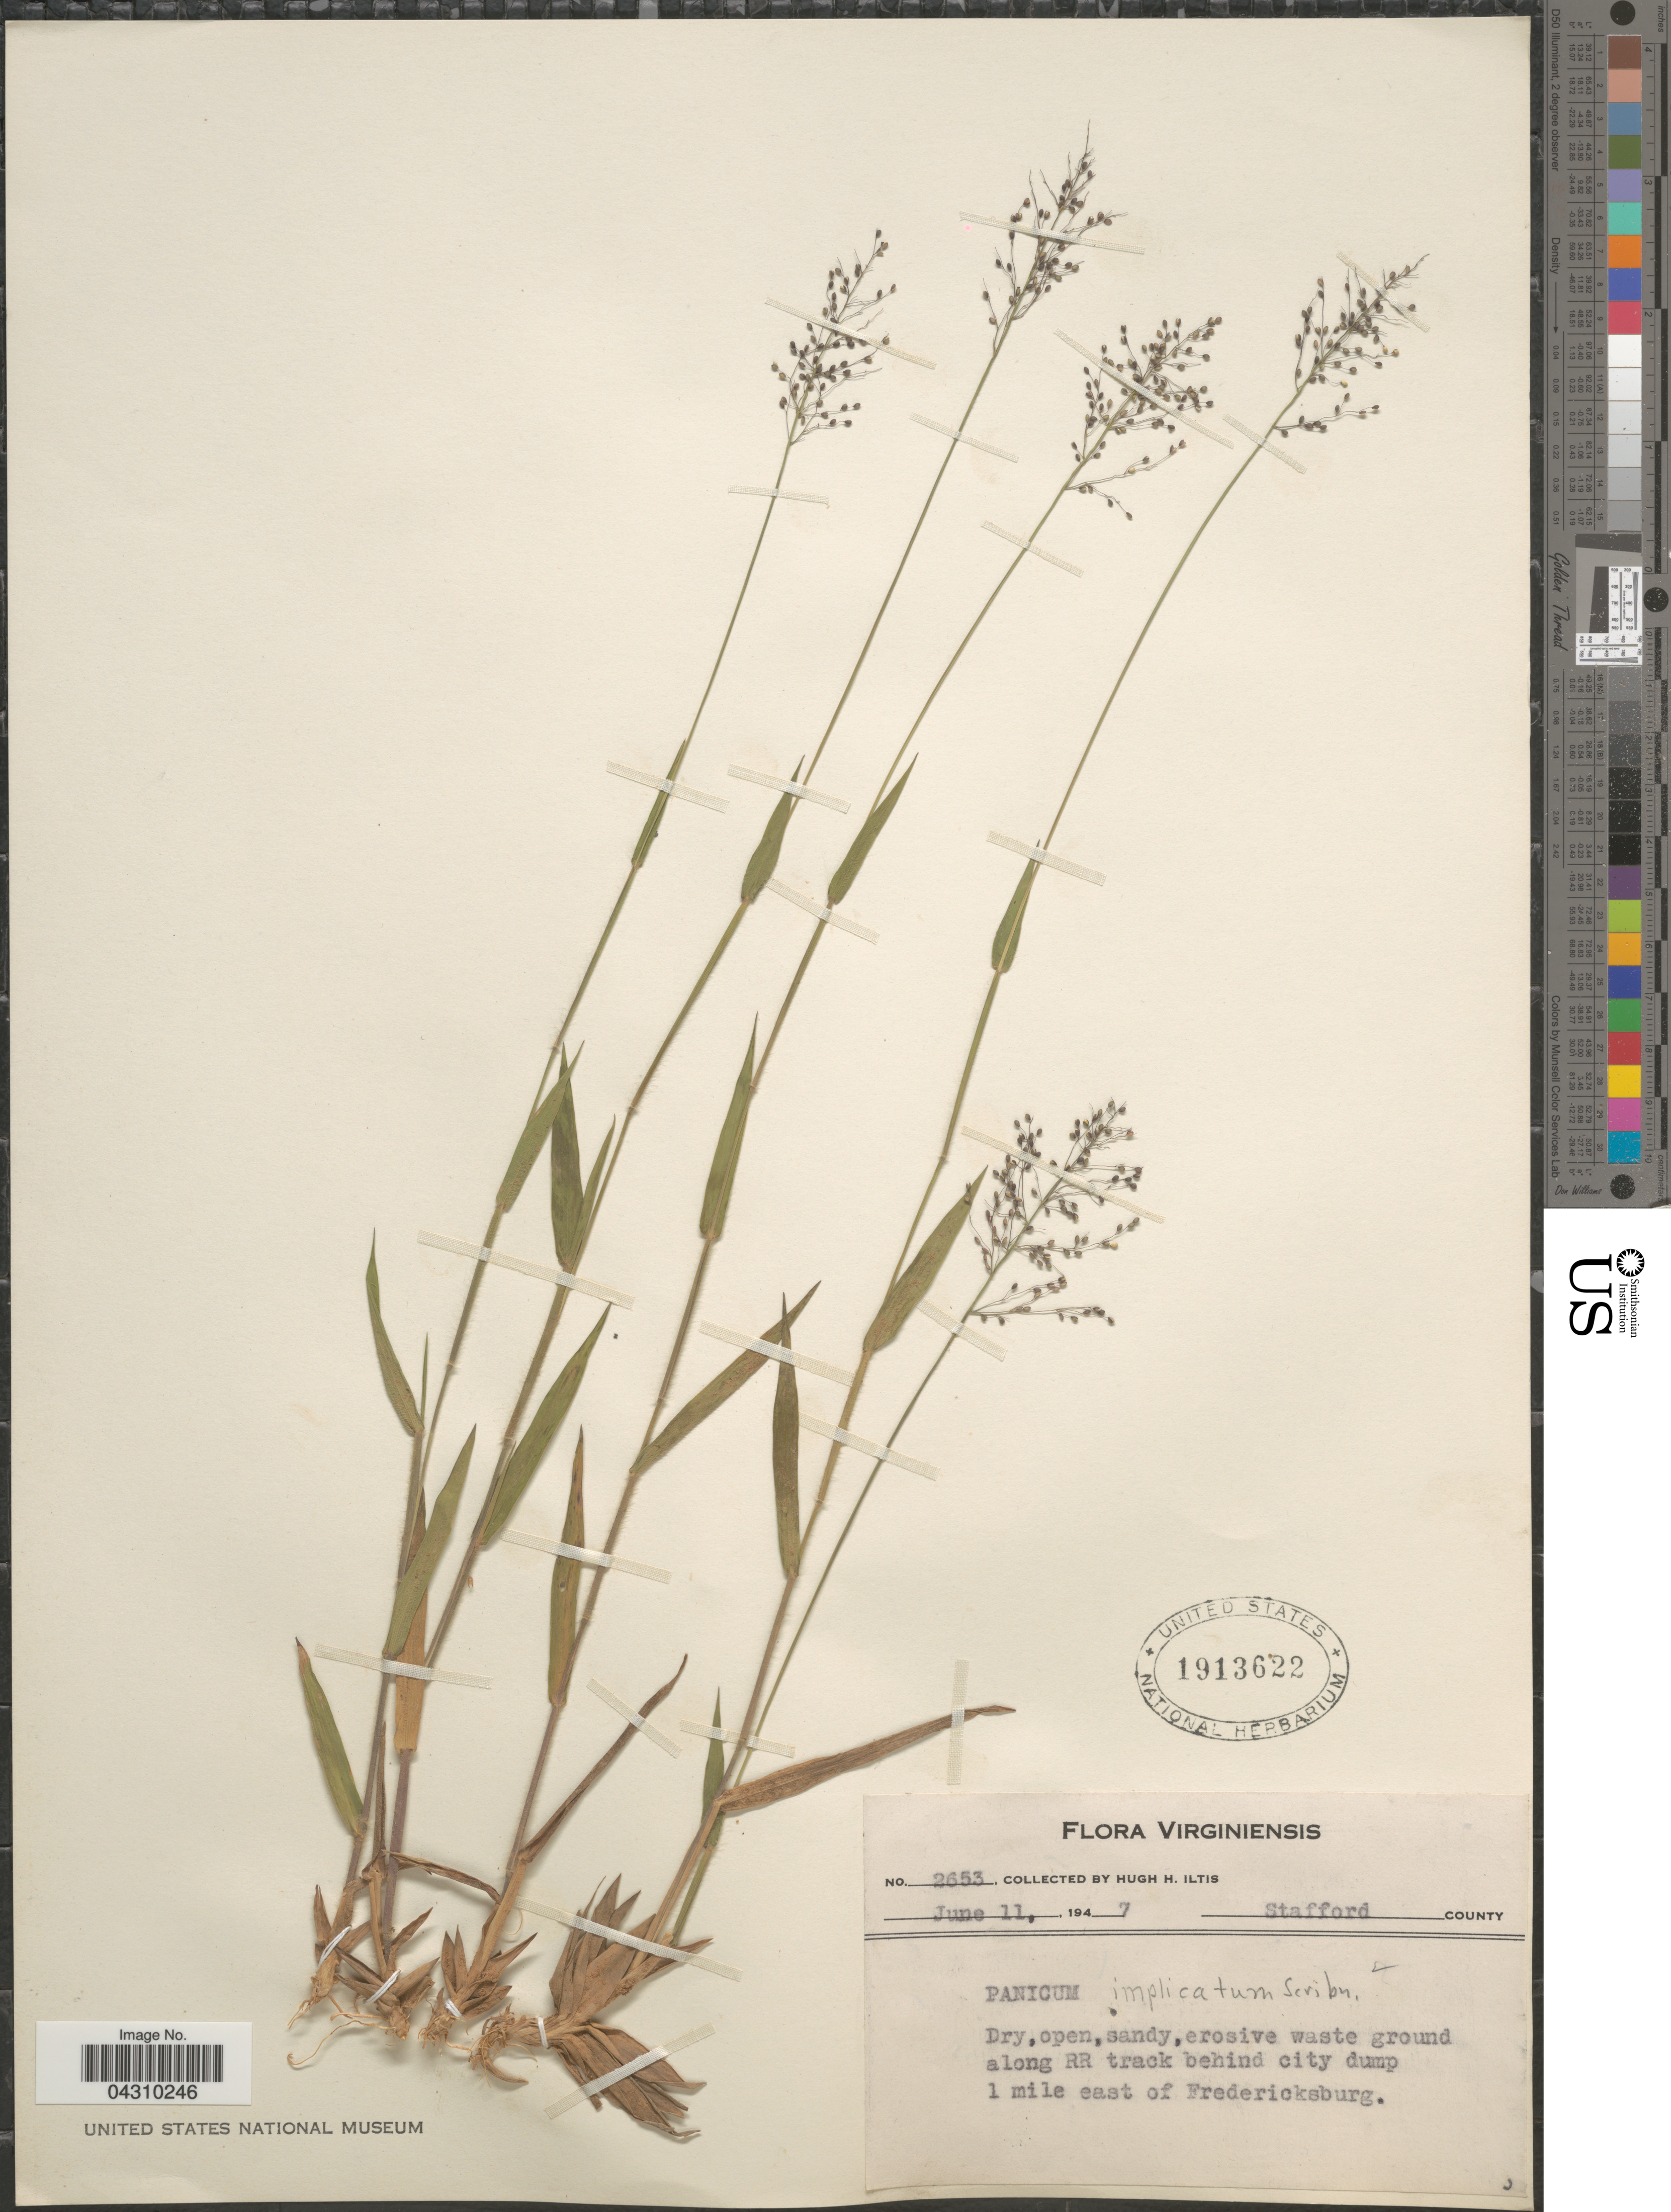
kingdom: Plantae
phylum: Tracheophyta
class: Liliopsida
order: Poales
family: Poaceae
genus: Dichanthelium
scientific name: Dichanthelium acuminatum var. acuminatum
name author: (Sw.) Gould & C.A. Clark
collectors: H. Iltis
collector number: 2653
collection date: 1947-06-11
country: United States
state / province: Virginia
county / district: Stafford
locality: Stafford County. Dry, open, sandy, erosive waste ground along RR track behind city dump 1 mile east of Fredericksburg.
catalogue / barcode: US 1913622